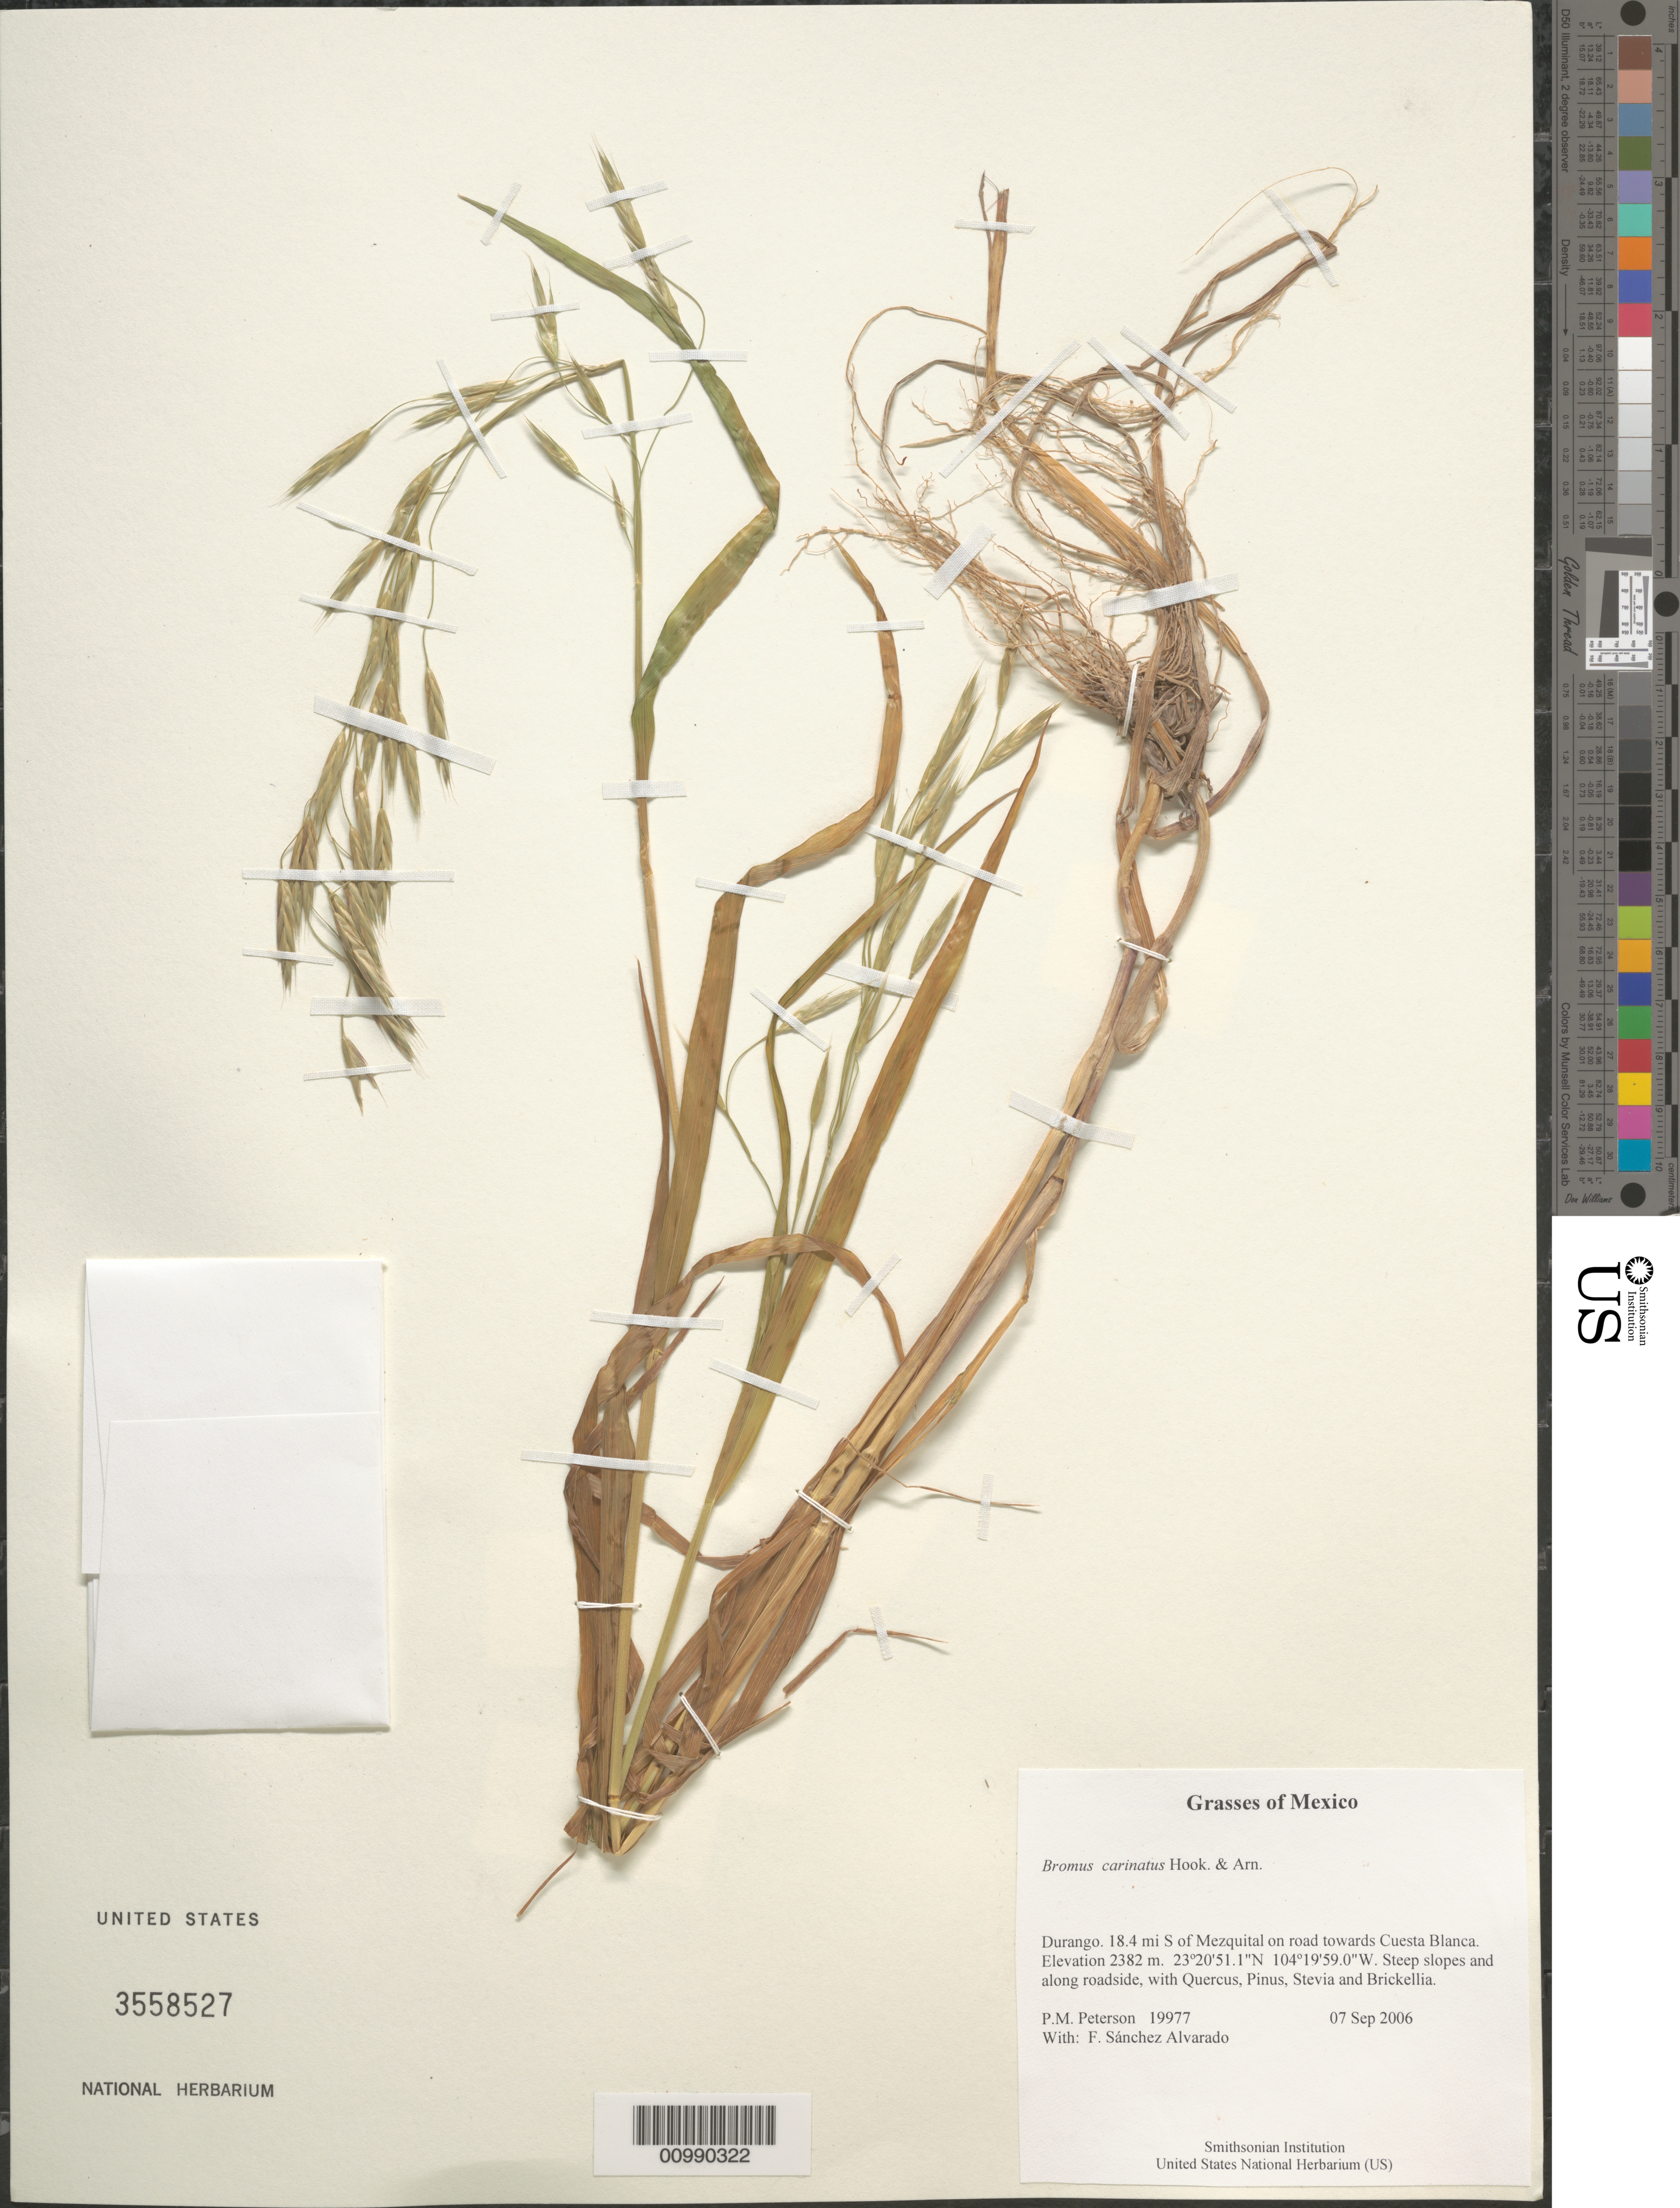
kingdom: Plantae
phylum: Tracheophyta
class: Liliopsida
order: Poales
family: Poaceae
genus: Bromus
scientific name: Bromus carinatus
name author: Hook. & Arn.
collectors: P. M. Peterson & F. Sánchez Alvarado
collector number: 19977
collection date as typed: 07 Sep 2006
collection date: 2006-09-07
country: Mexico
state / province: Durango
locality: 18.4 mi S of Mezquital on road towards Cuesta Blanca.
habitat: Steep slopes and along roadside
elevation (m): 2382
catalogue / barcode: US 3558527